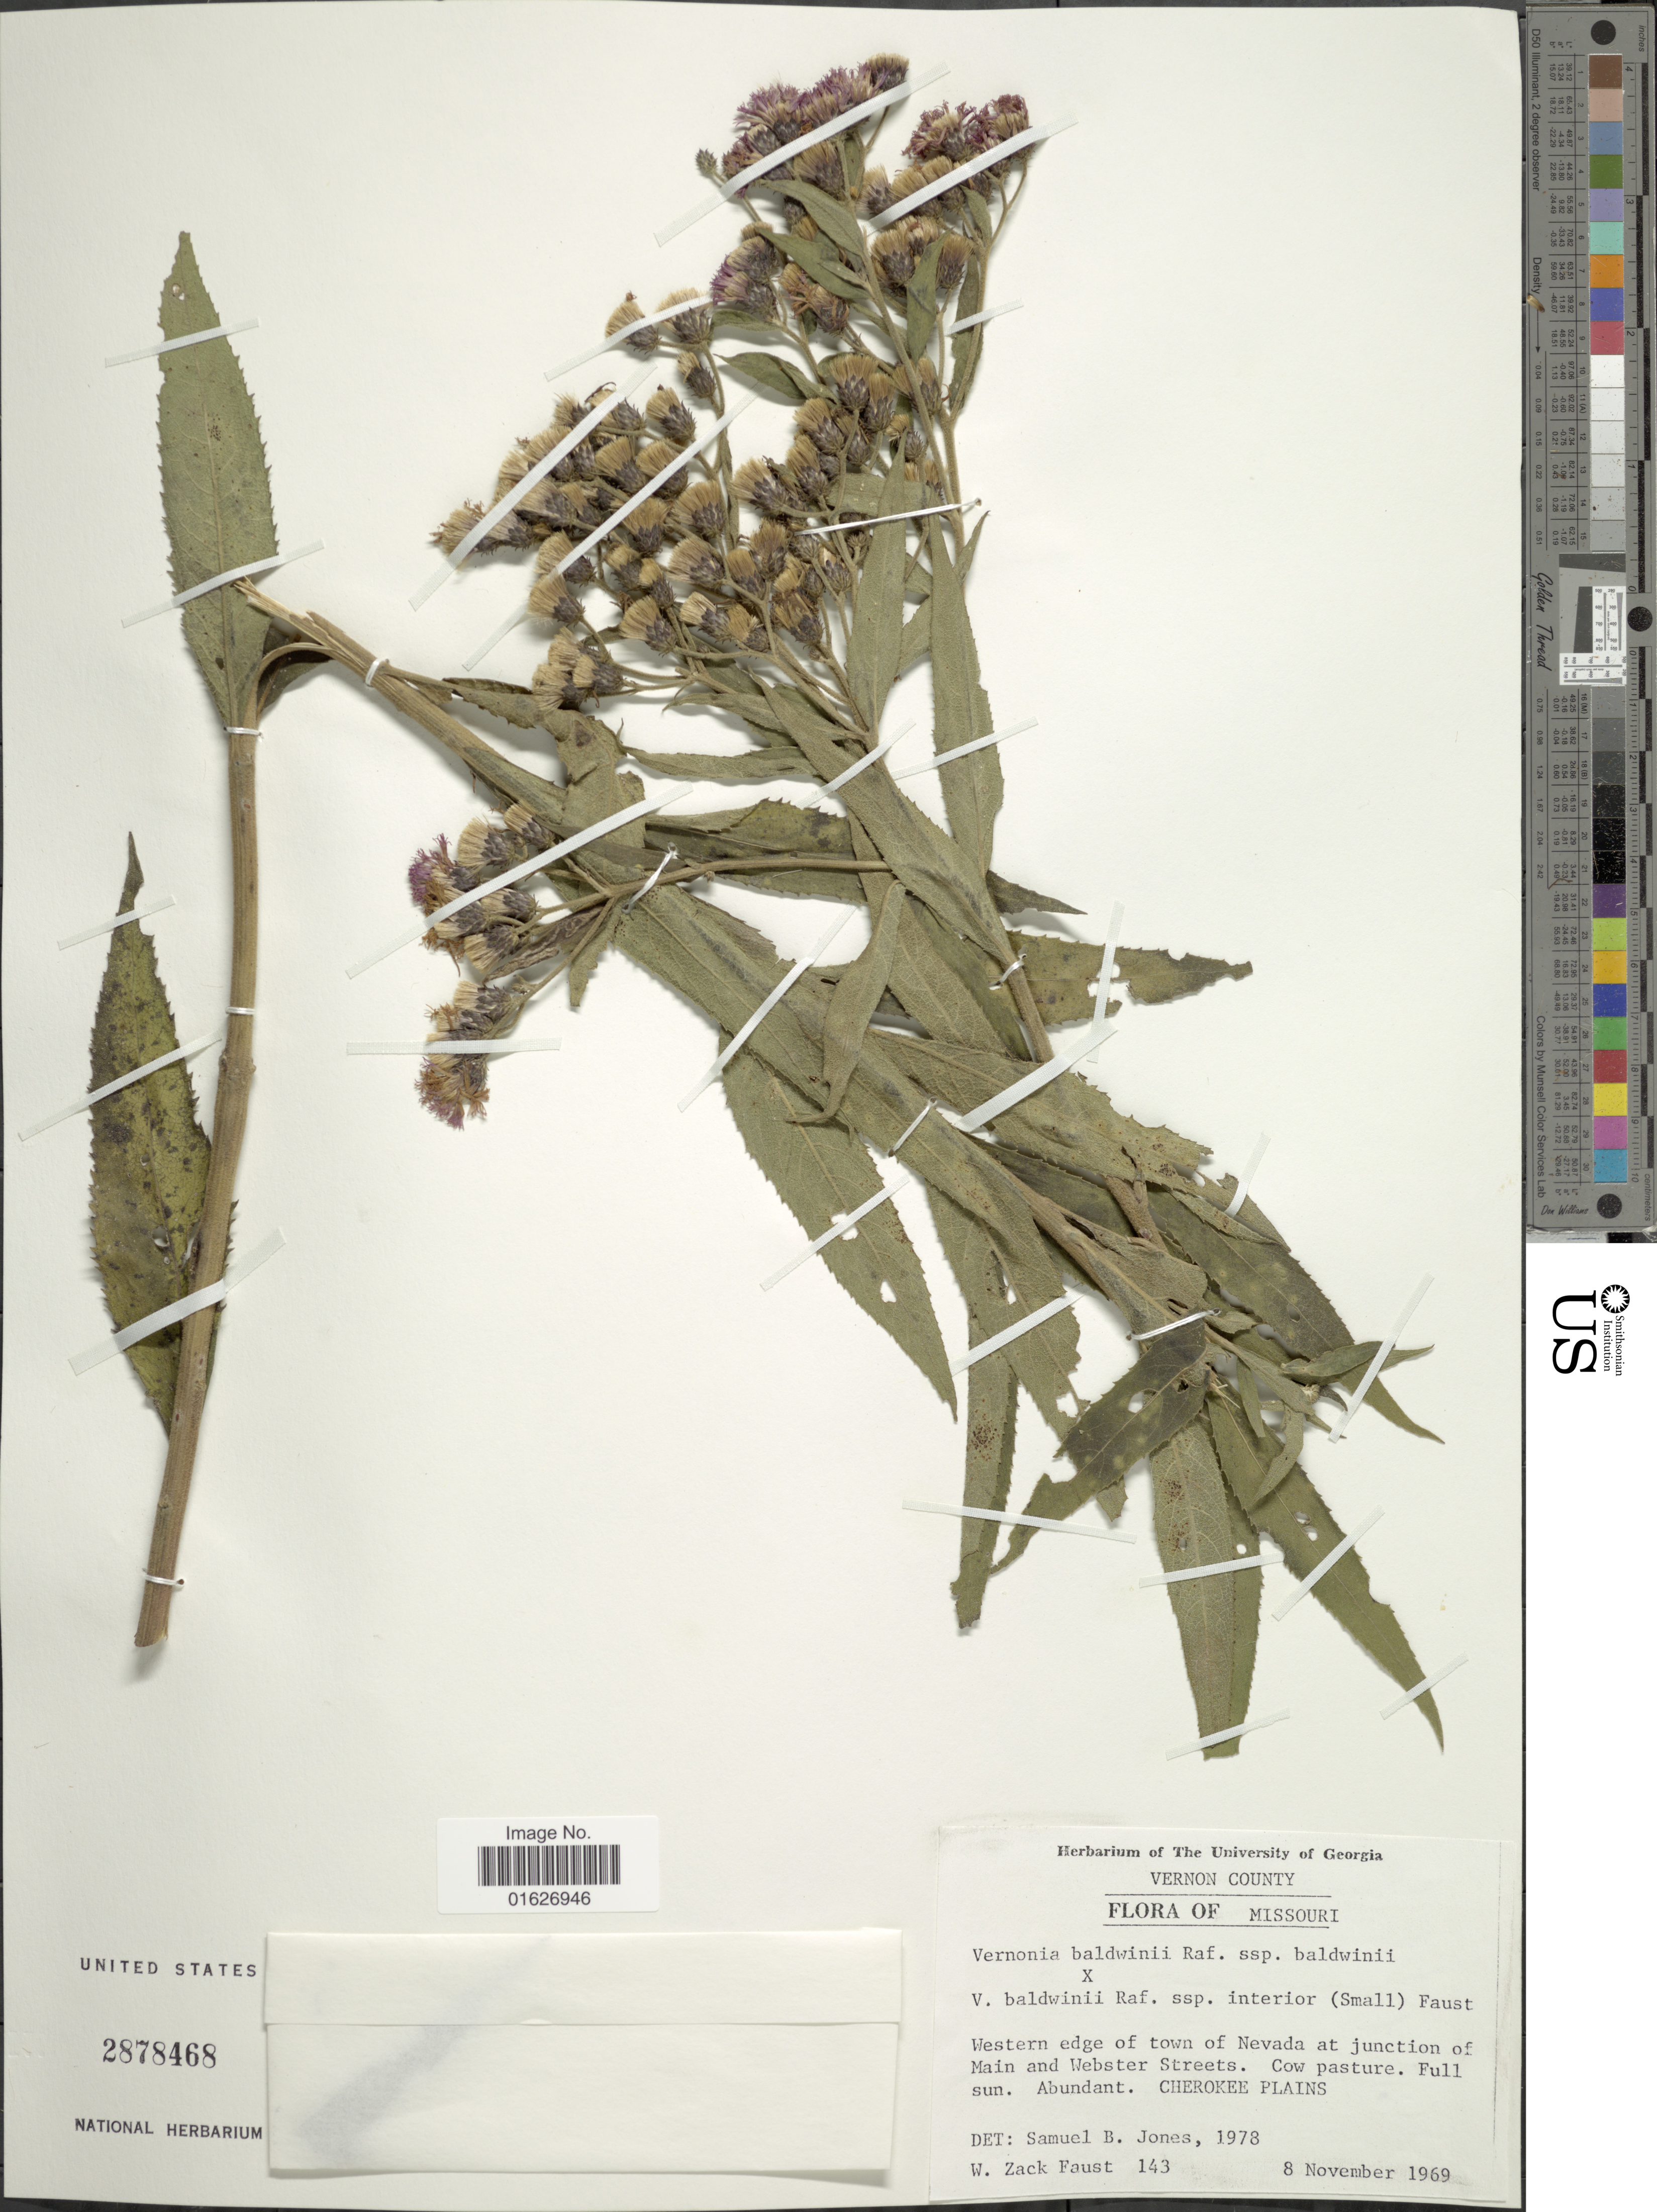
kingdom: Plantae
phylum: Tracheophyta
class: Magnoliopsida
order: Asterales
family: Asteraceae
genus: Vernonia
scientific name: Vernonia baldwinii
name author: Torr.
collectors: W. Faust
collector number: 143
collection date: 1969-11-08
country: United States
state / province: Missouri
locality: Vernon County, western edge of town of Nevada at junction of Main and Webster Streets, Cherokee Plains.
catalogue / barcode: US 2878468